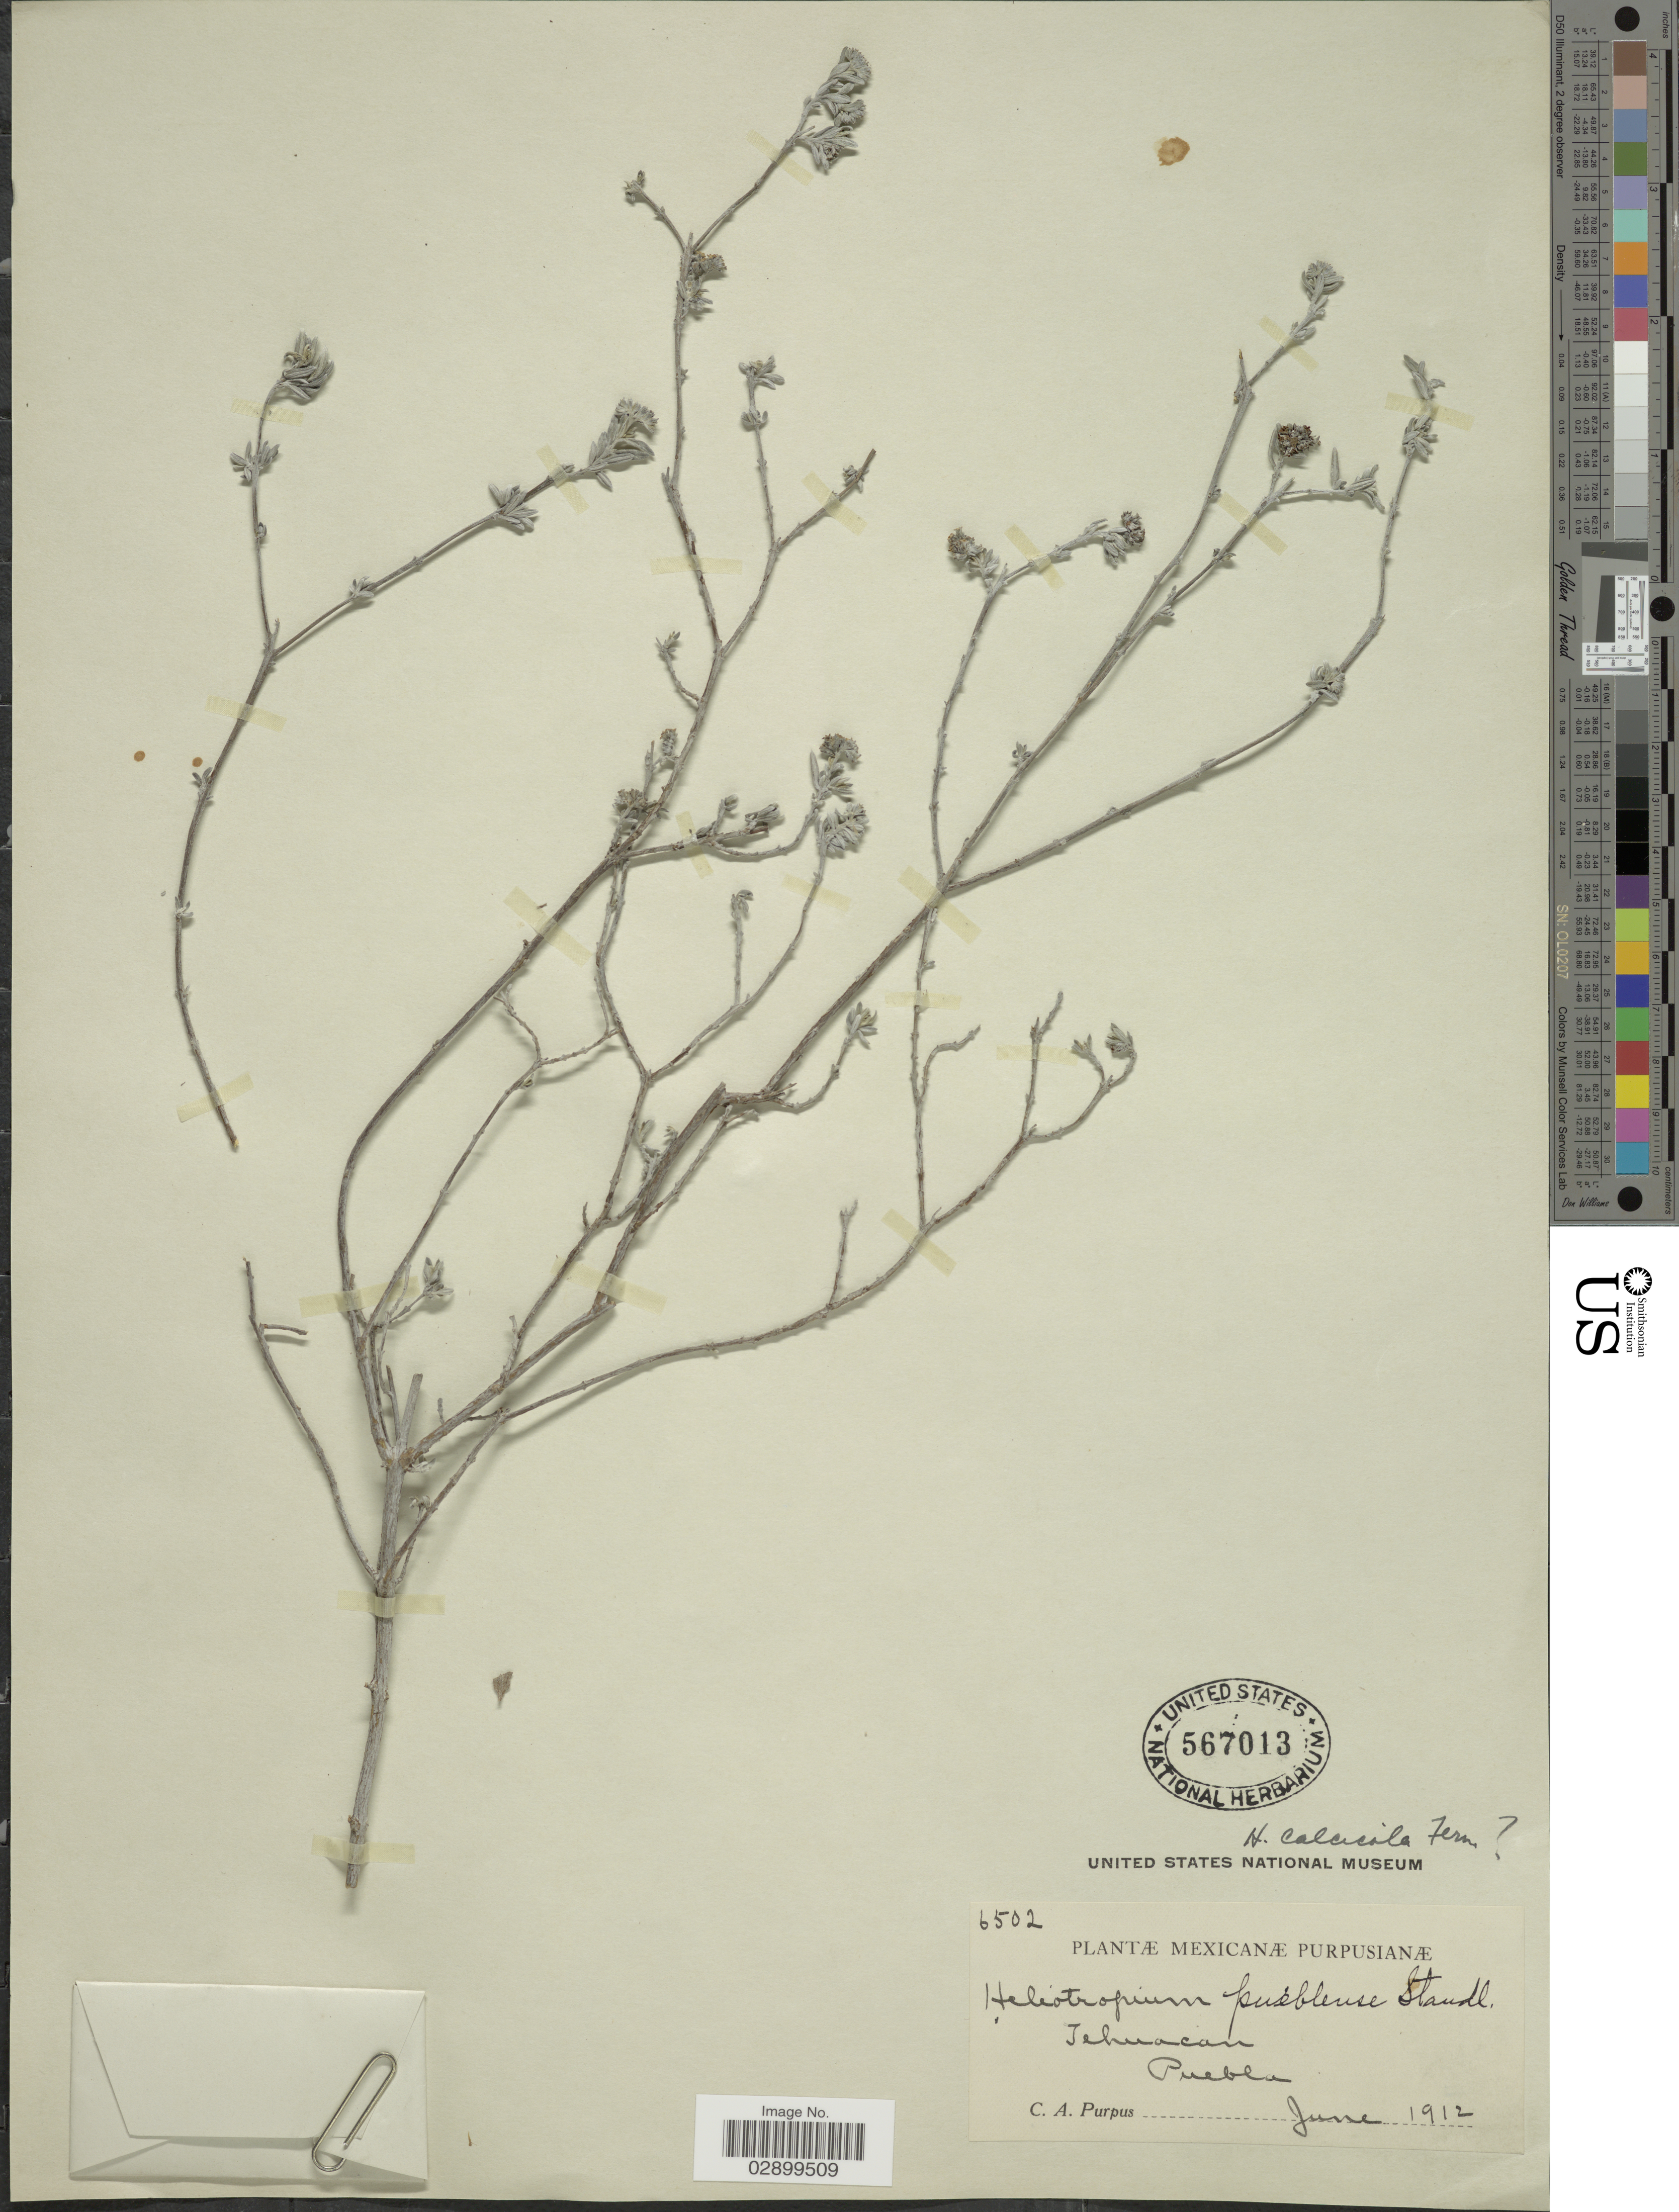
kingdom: Plantae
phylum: Tracheophyta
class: Magnoliopsida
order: Boraginales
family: Heliotropiaceae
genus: Heliotropium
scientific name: Heliotropium calcicola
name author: Fernald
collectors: C. A. Purpus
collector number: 6502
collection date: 1912-06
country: Mexico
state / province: Puebla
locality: Tehuacan.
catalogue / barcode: US 567013